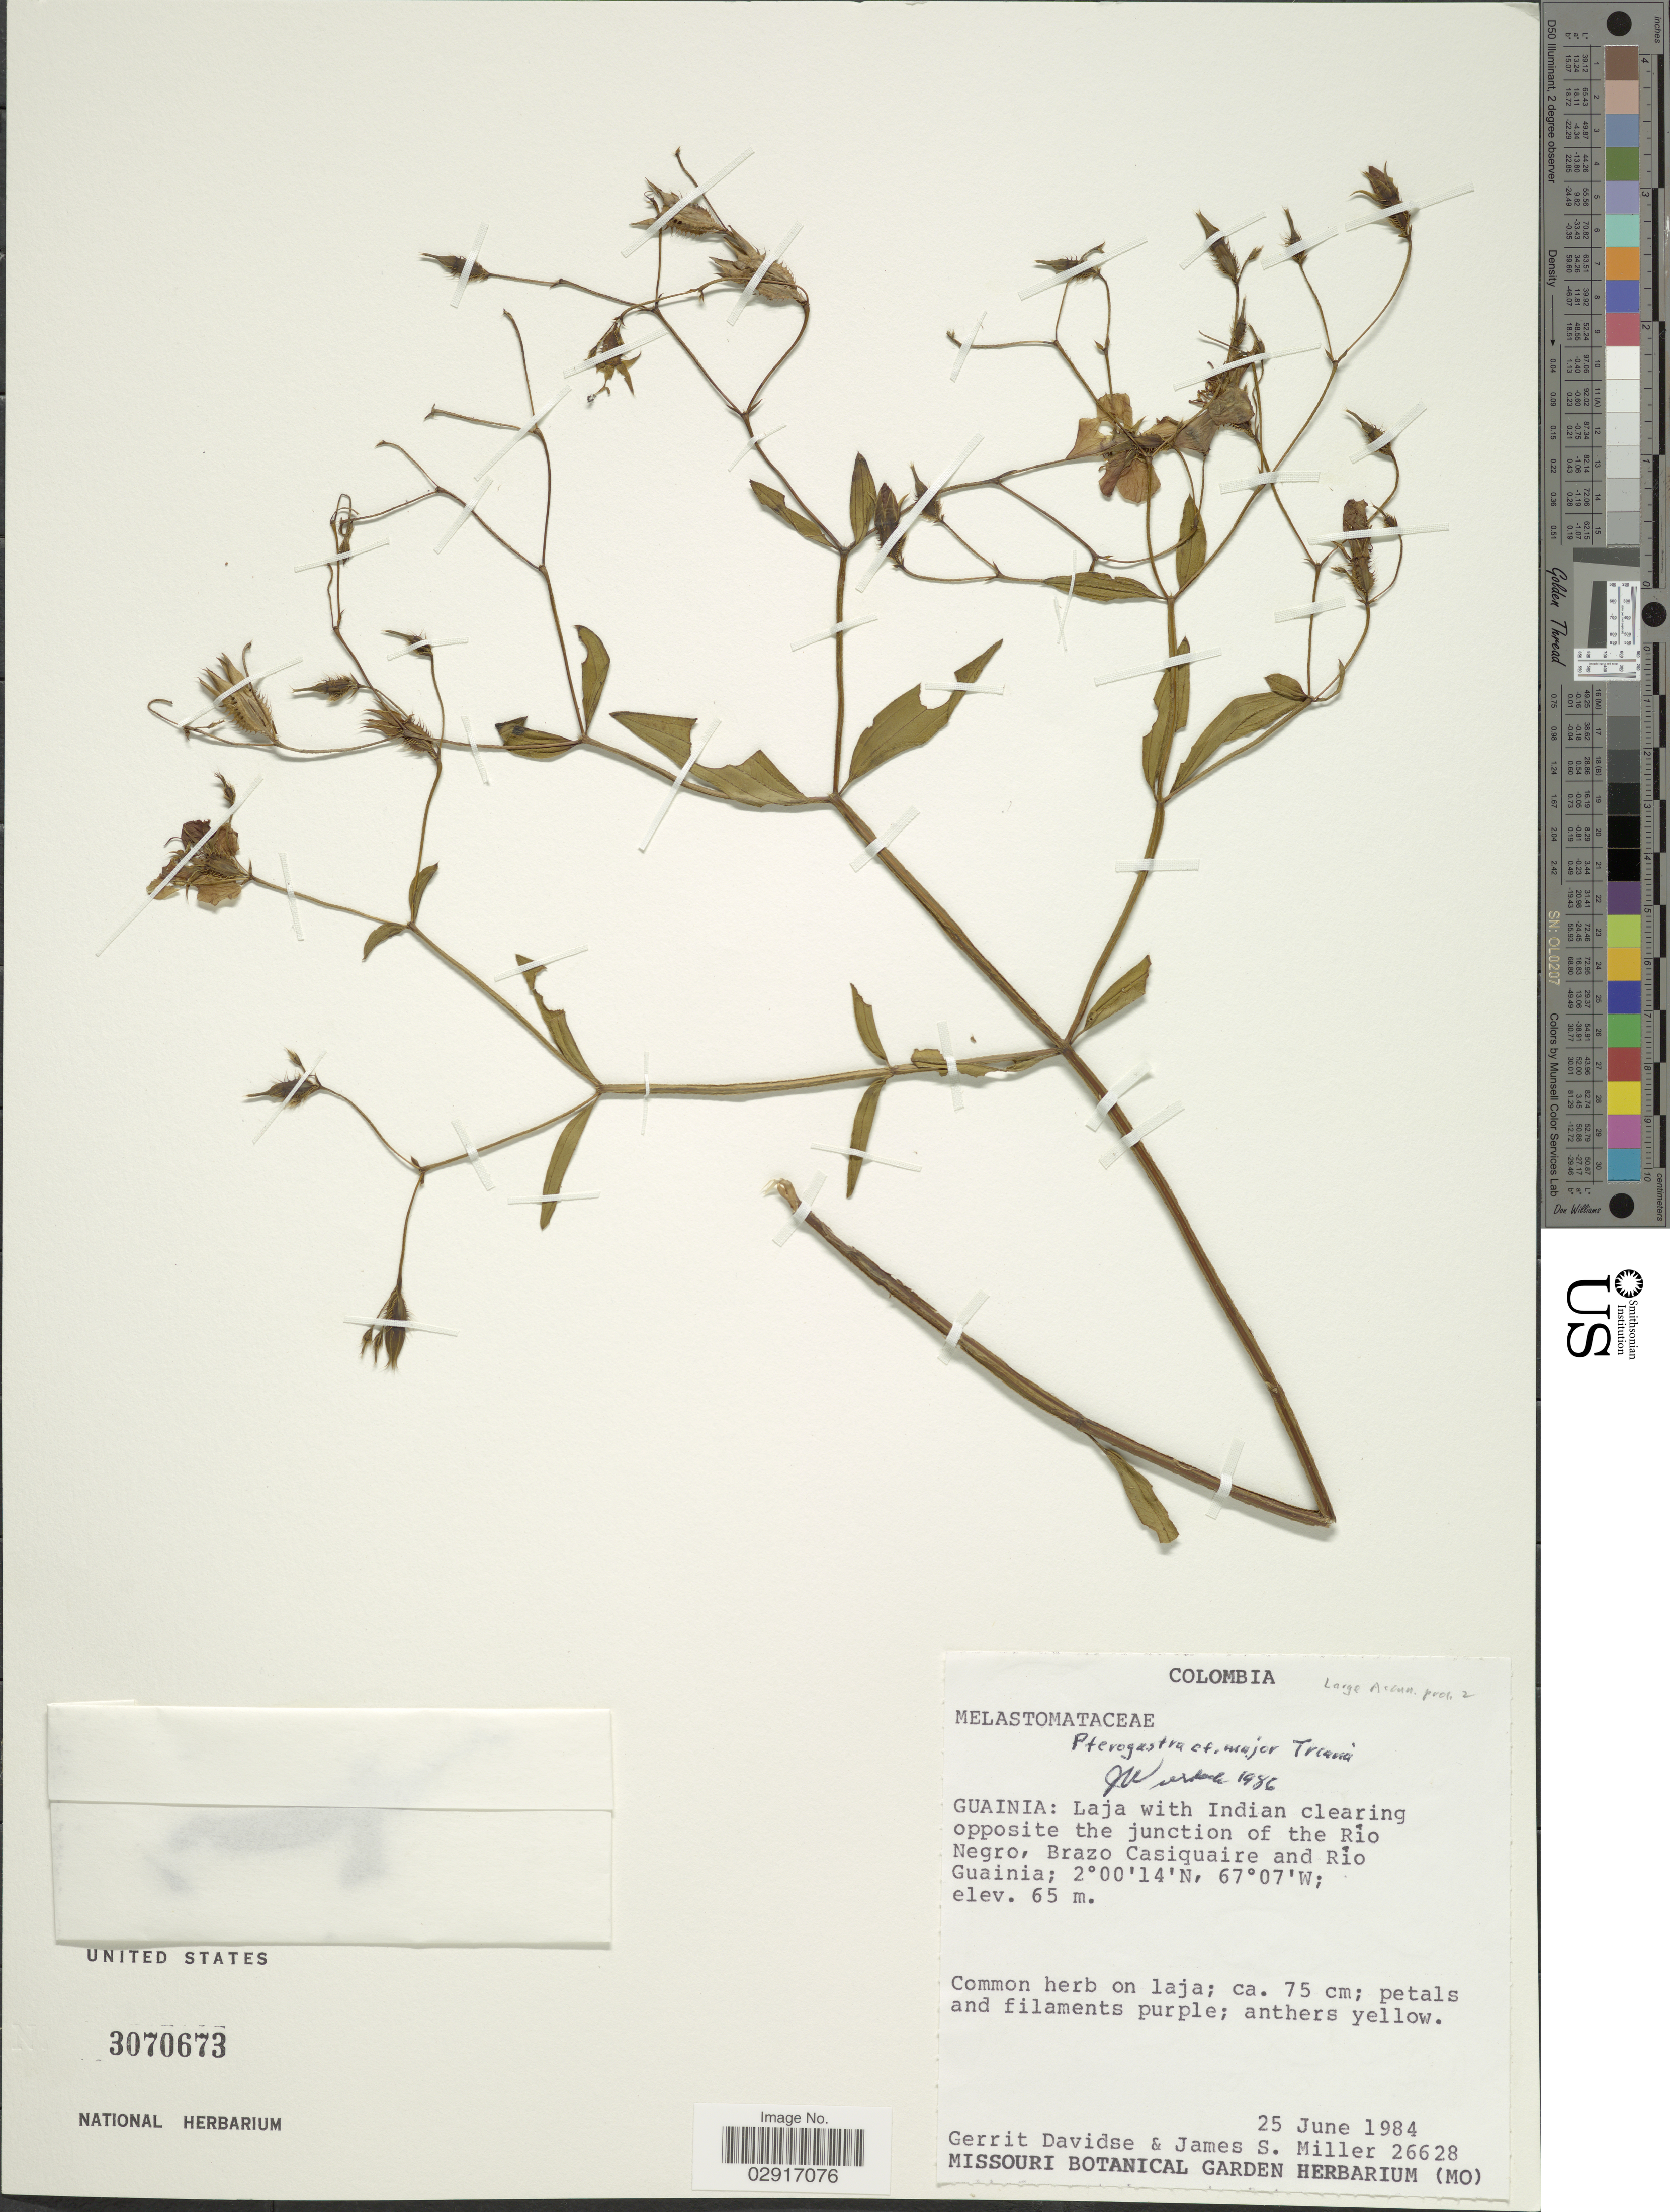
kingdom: Plantae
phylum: Tracheophyta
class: Magnoliopsida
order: Myrtales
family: Melastomataceae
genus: Pterogastra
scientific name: Pterogastra divaricata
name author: (Bonpl.) Naudin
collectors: G. Davidse & J. S. Miller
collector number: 26628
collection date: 1984-06-25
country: Colombia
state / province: Guainía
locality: Laja with Indian clearing opposite the junction of the Río Negro, Brazo Casiquaire and Río Guainia.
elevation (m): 65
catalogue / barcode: US 3070673